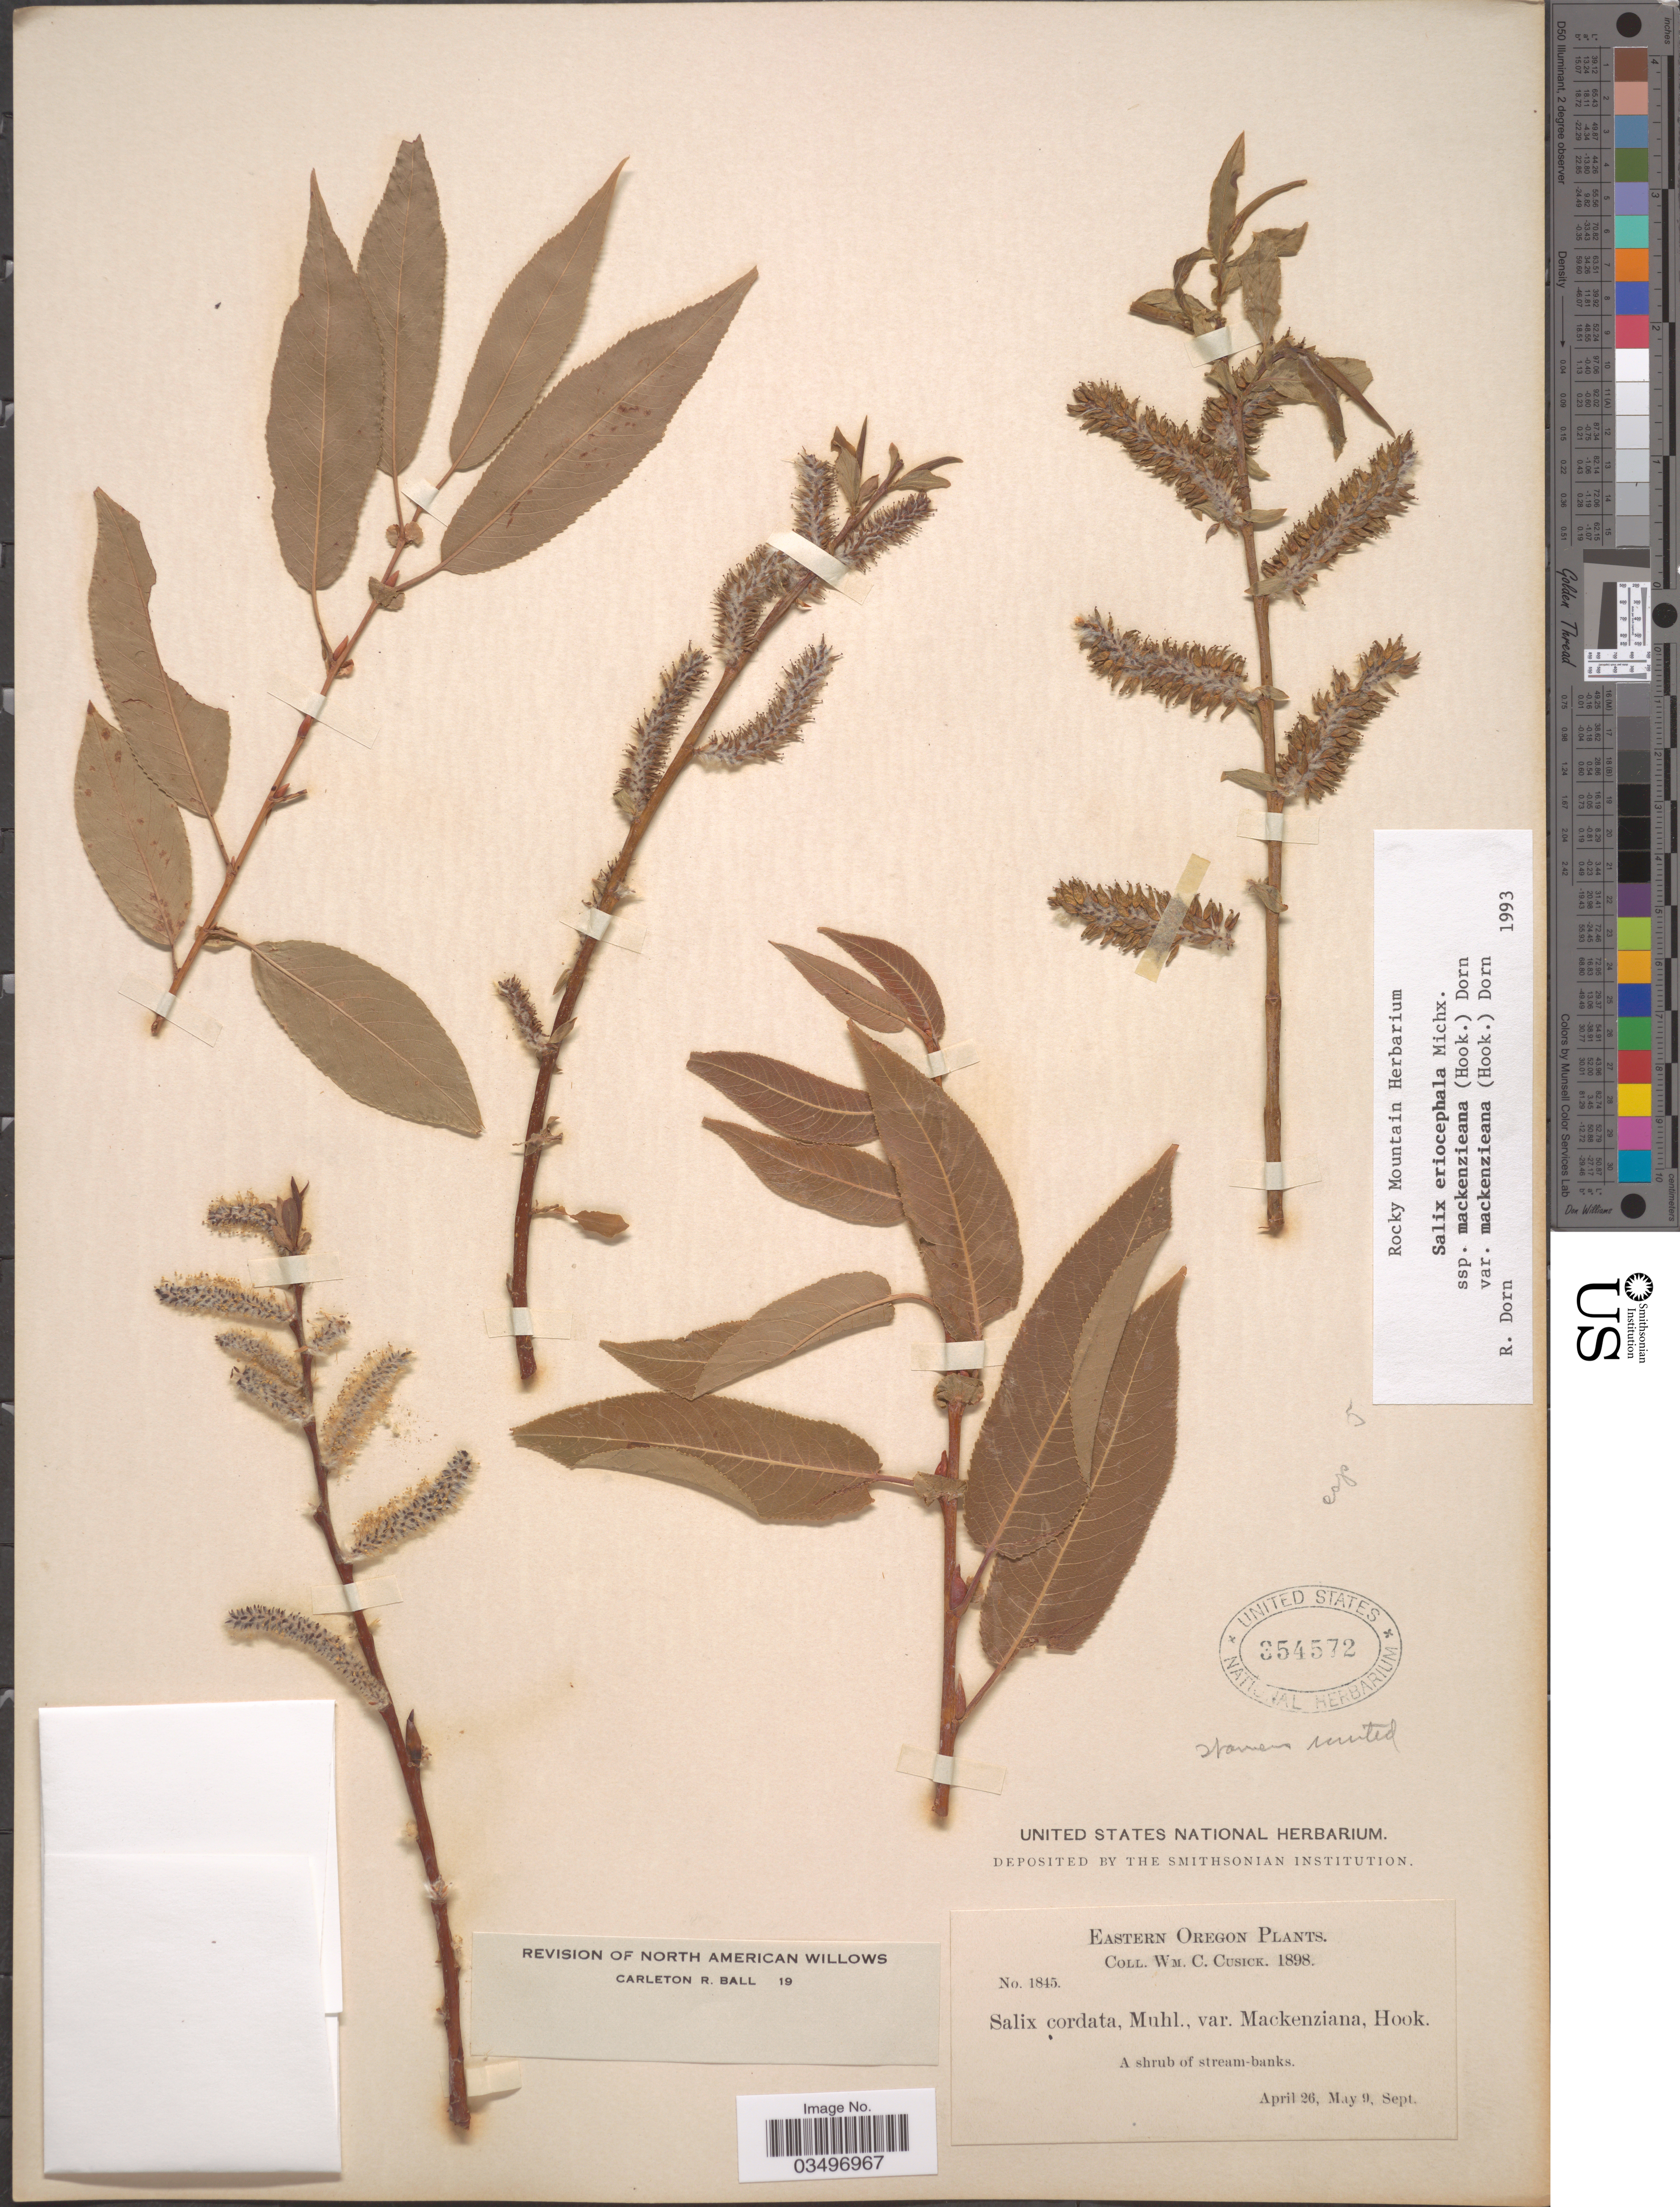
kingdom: Plantae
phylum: Tracheophyta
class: Magnoliopsida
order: Malpighiales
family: Salicaceae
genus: Salix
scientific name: Salix eriocephala var. mackenzieana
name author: (Hook.) Dorn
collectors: W. C. Cusick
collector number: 1845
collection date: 1898-04-26/1898-09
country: United States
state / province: Oregon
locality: Eastern Oregon.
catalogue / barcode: US 354572